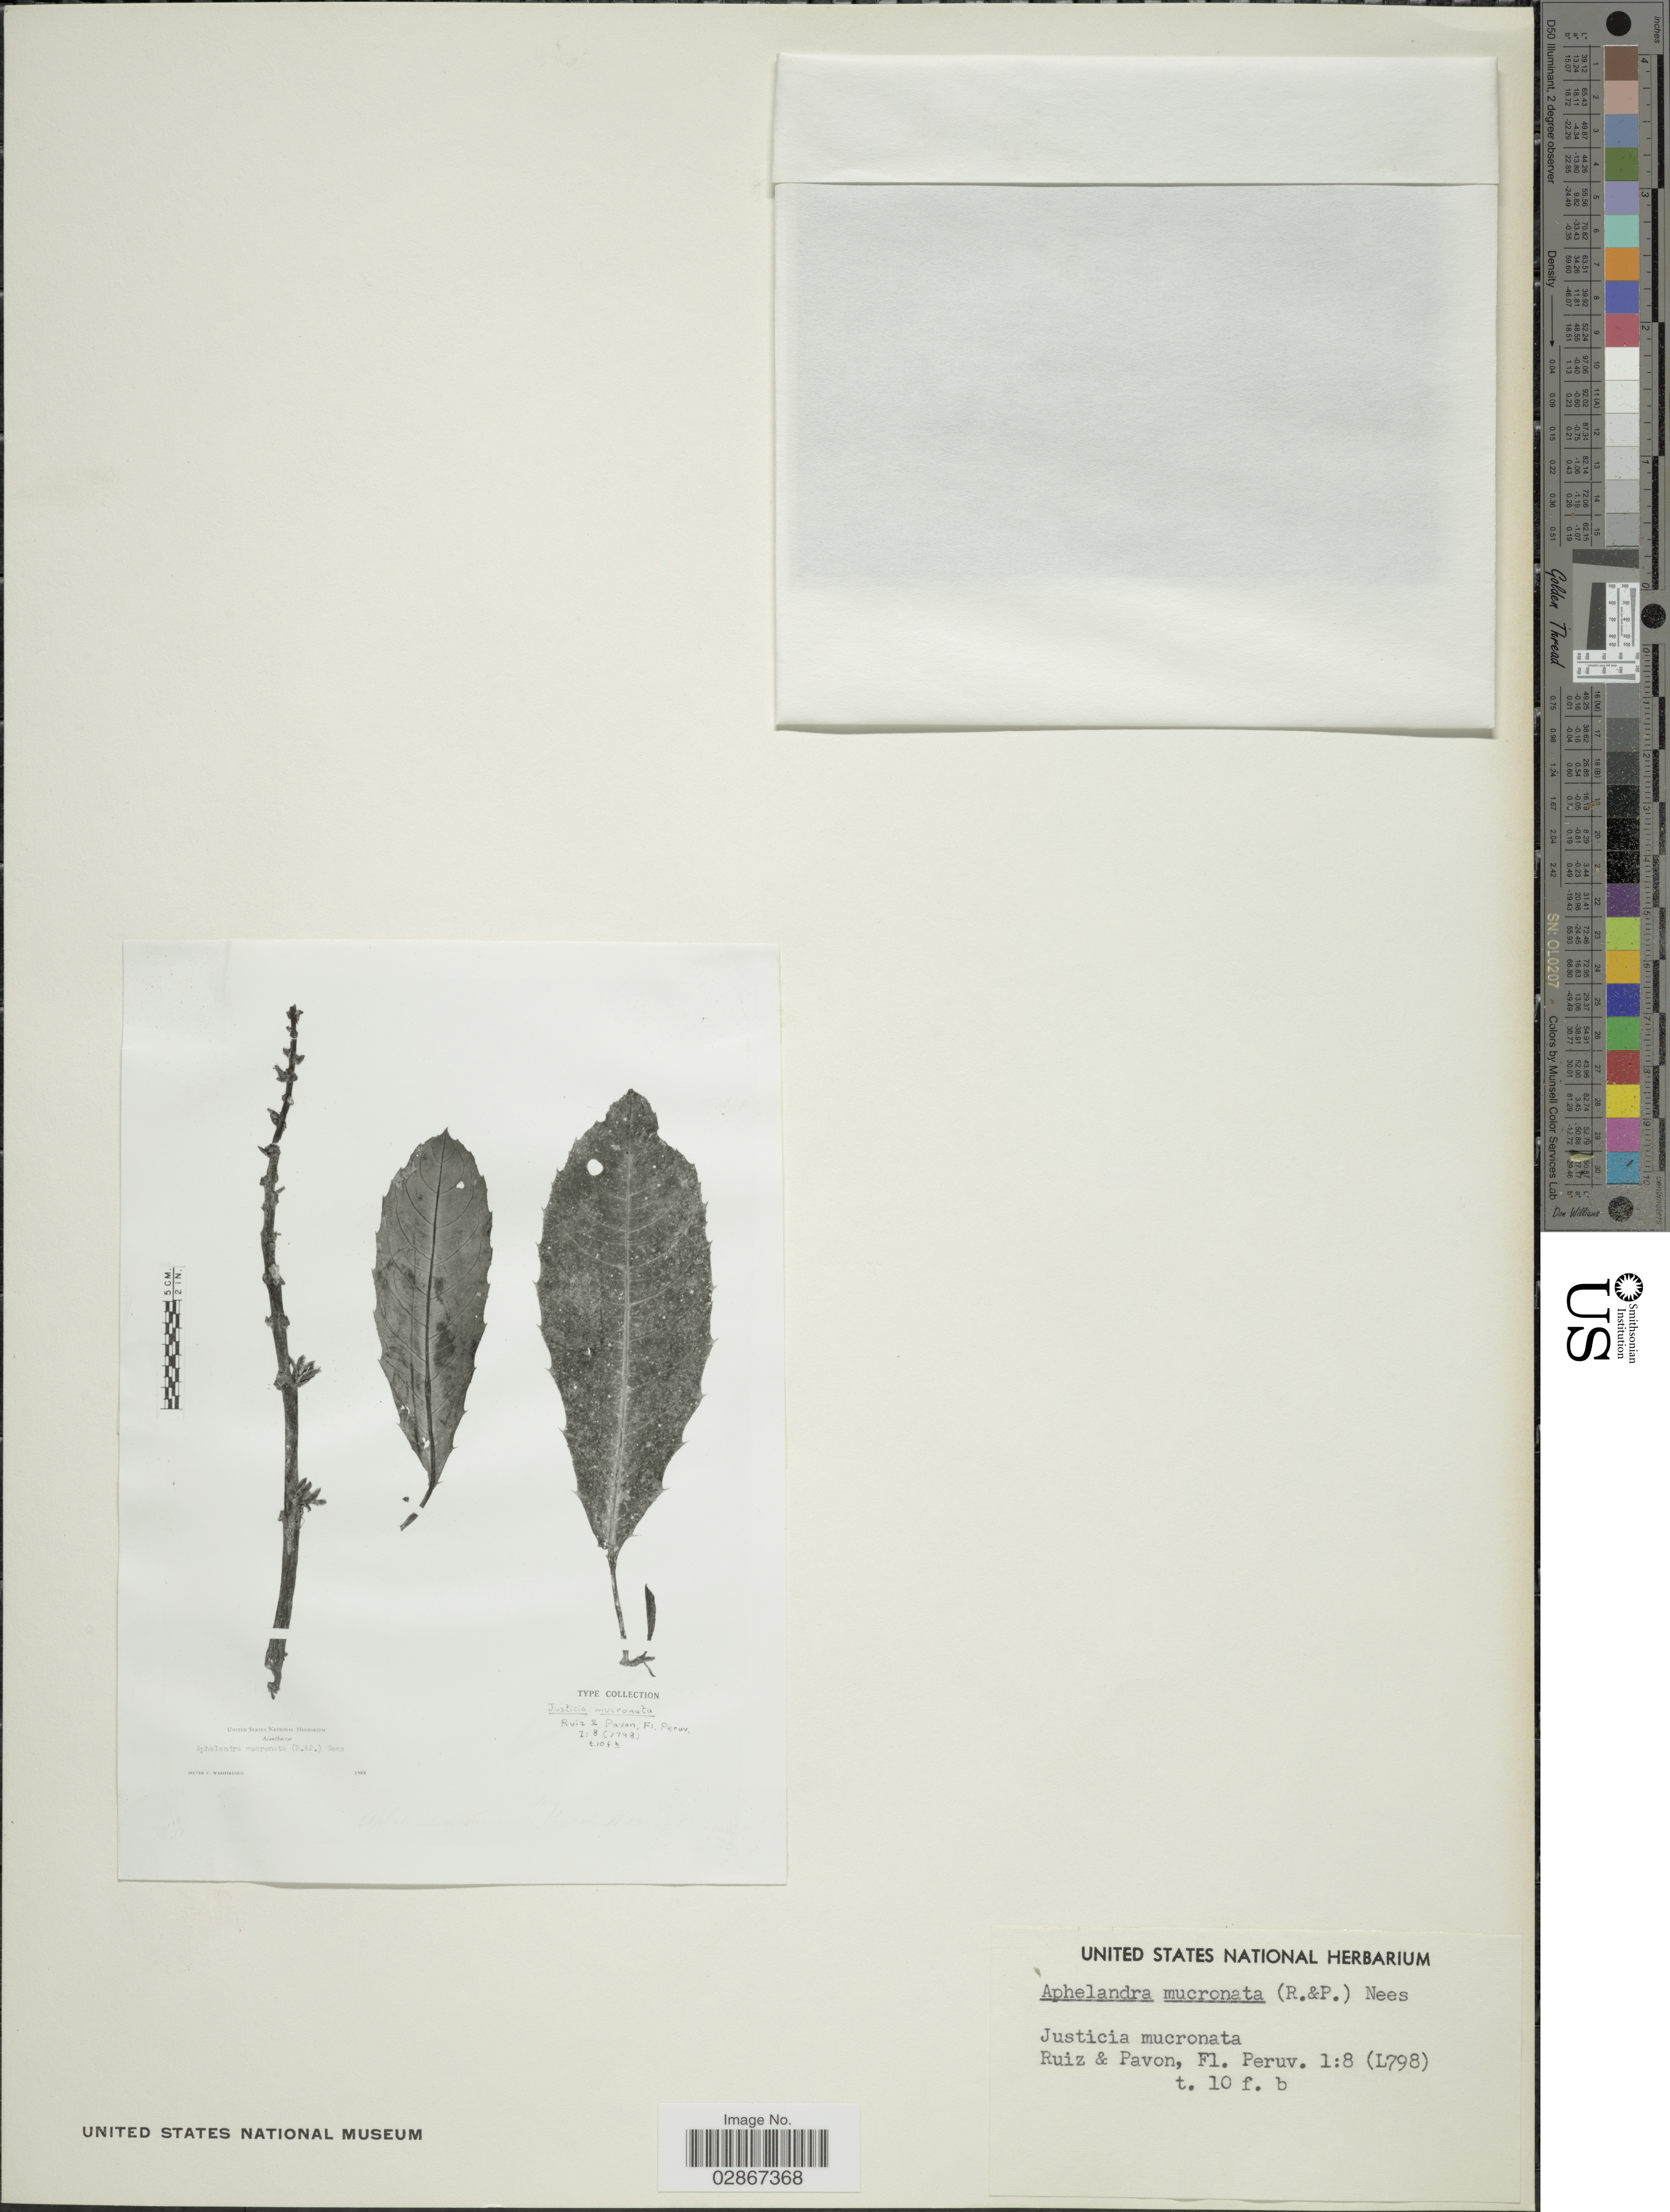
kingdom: Plantae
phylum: Tracheophyta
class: Magnoliopsida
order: Lamiales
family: Acanthaceae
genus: Aphelandra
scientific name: Aphelandra mucronata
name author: (Ruiz & Pav.) Nees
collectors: Ruiz, -- & -. Pavon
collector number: L798?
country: Peru